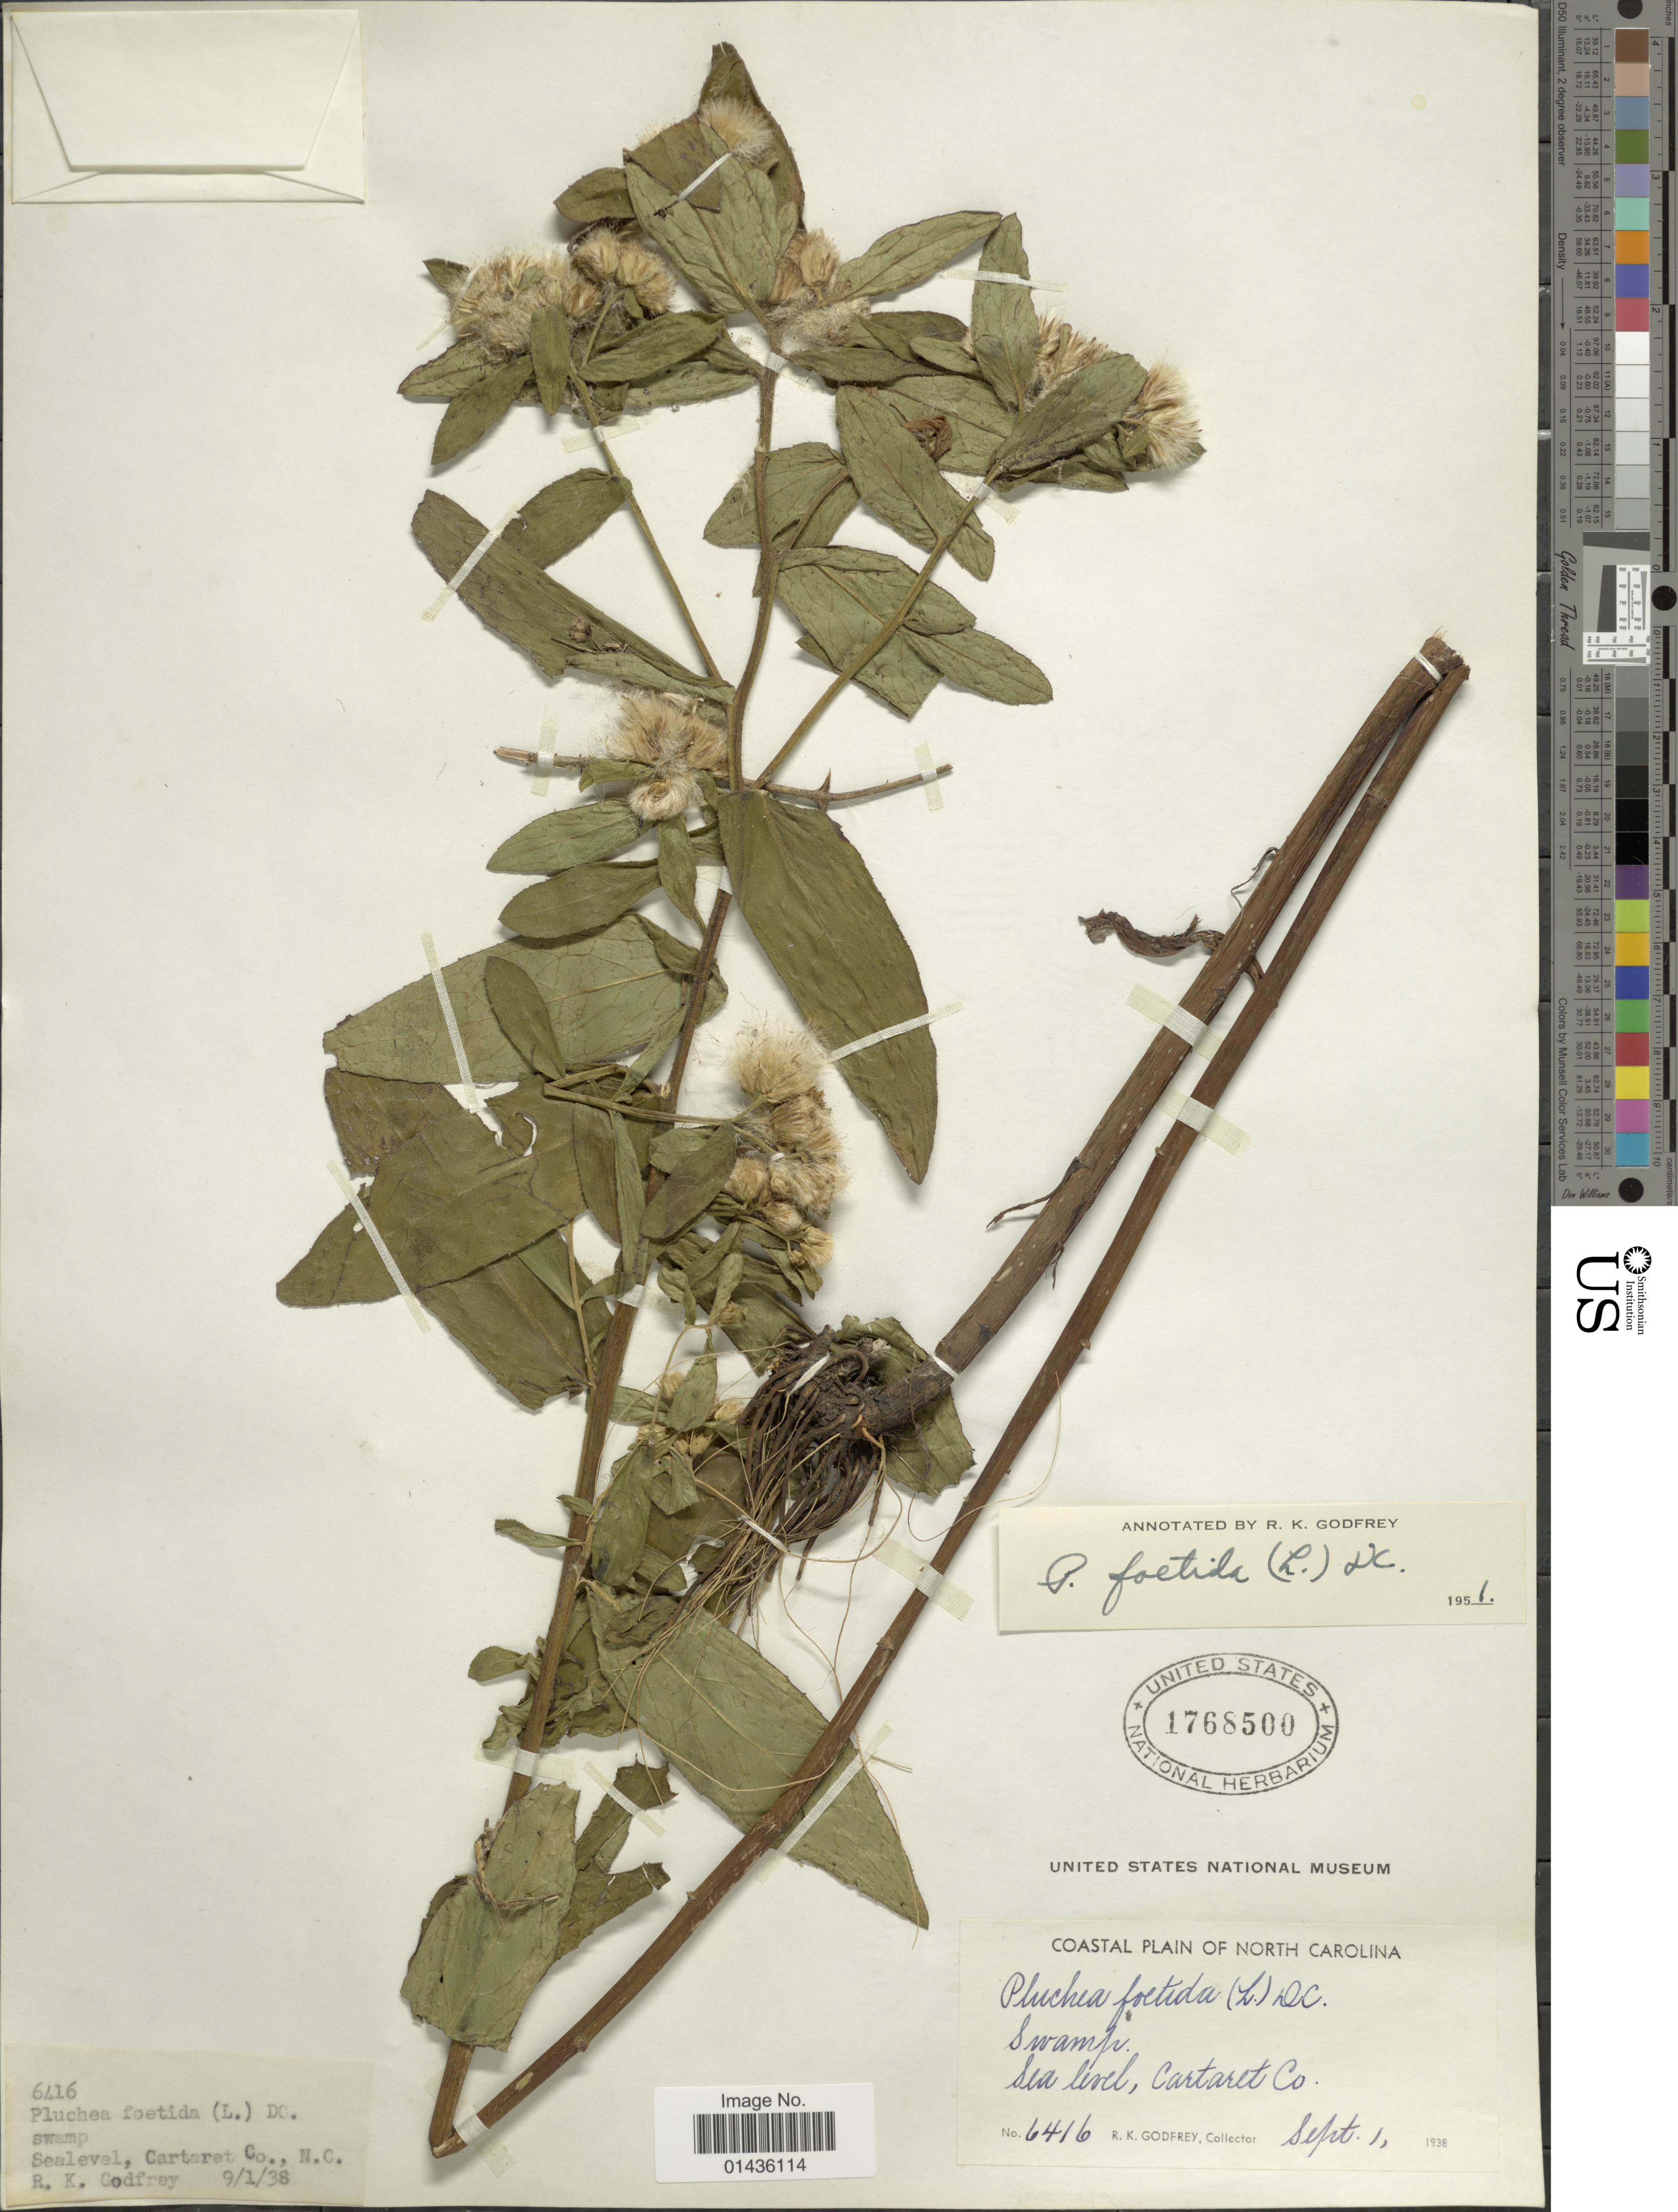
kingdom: Plantae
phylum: Tracheophyta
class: Magnoliopsida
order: Asterales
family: Asteraceae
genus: Pluchea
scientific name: Pluchea foetida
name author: (L.) DC.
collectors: R. K. Godfrey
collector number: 6416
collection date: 1938-09-01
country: United States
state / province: North Carolina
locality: Cartaret Co., N. C.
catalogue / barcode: US 1768500